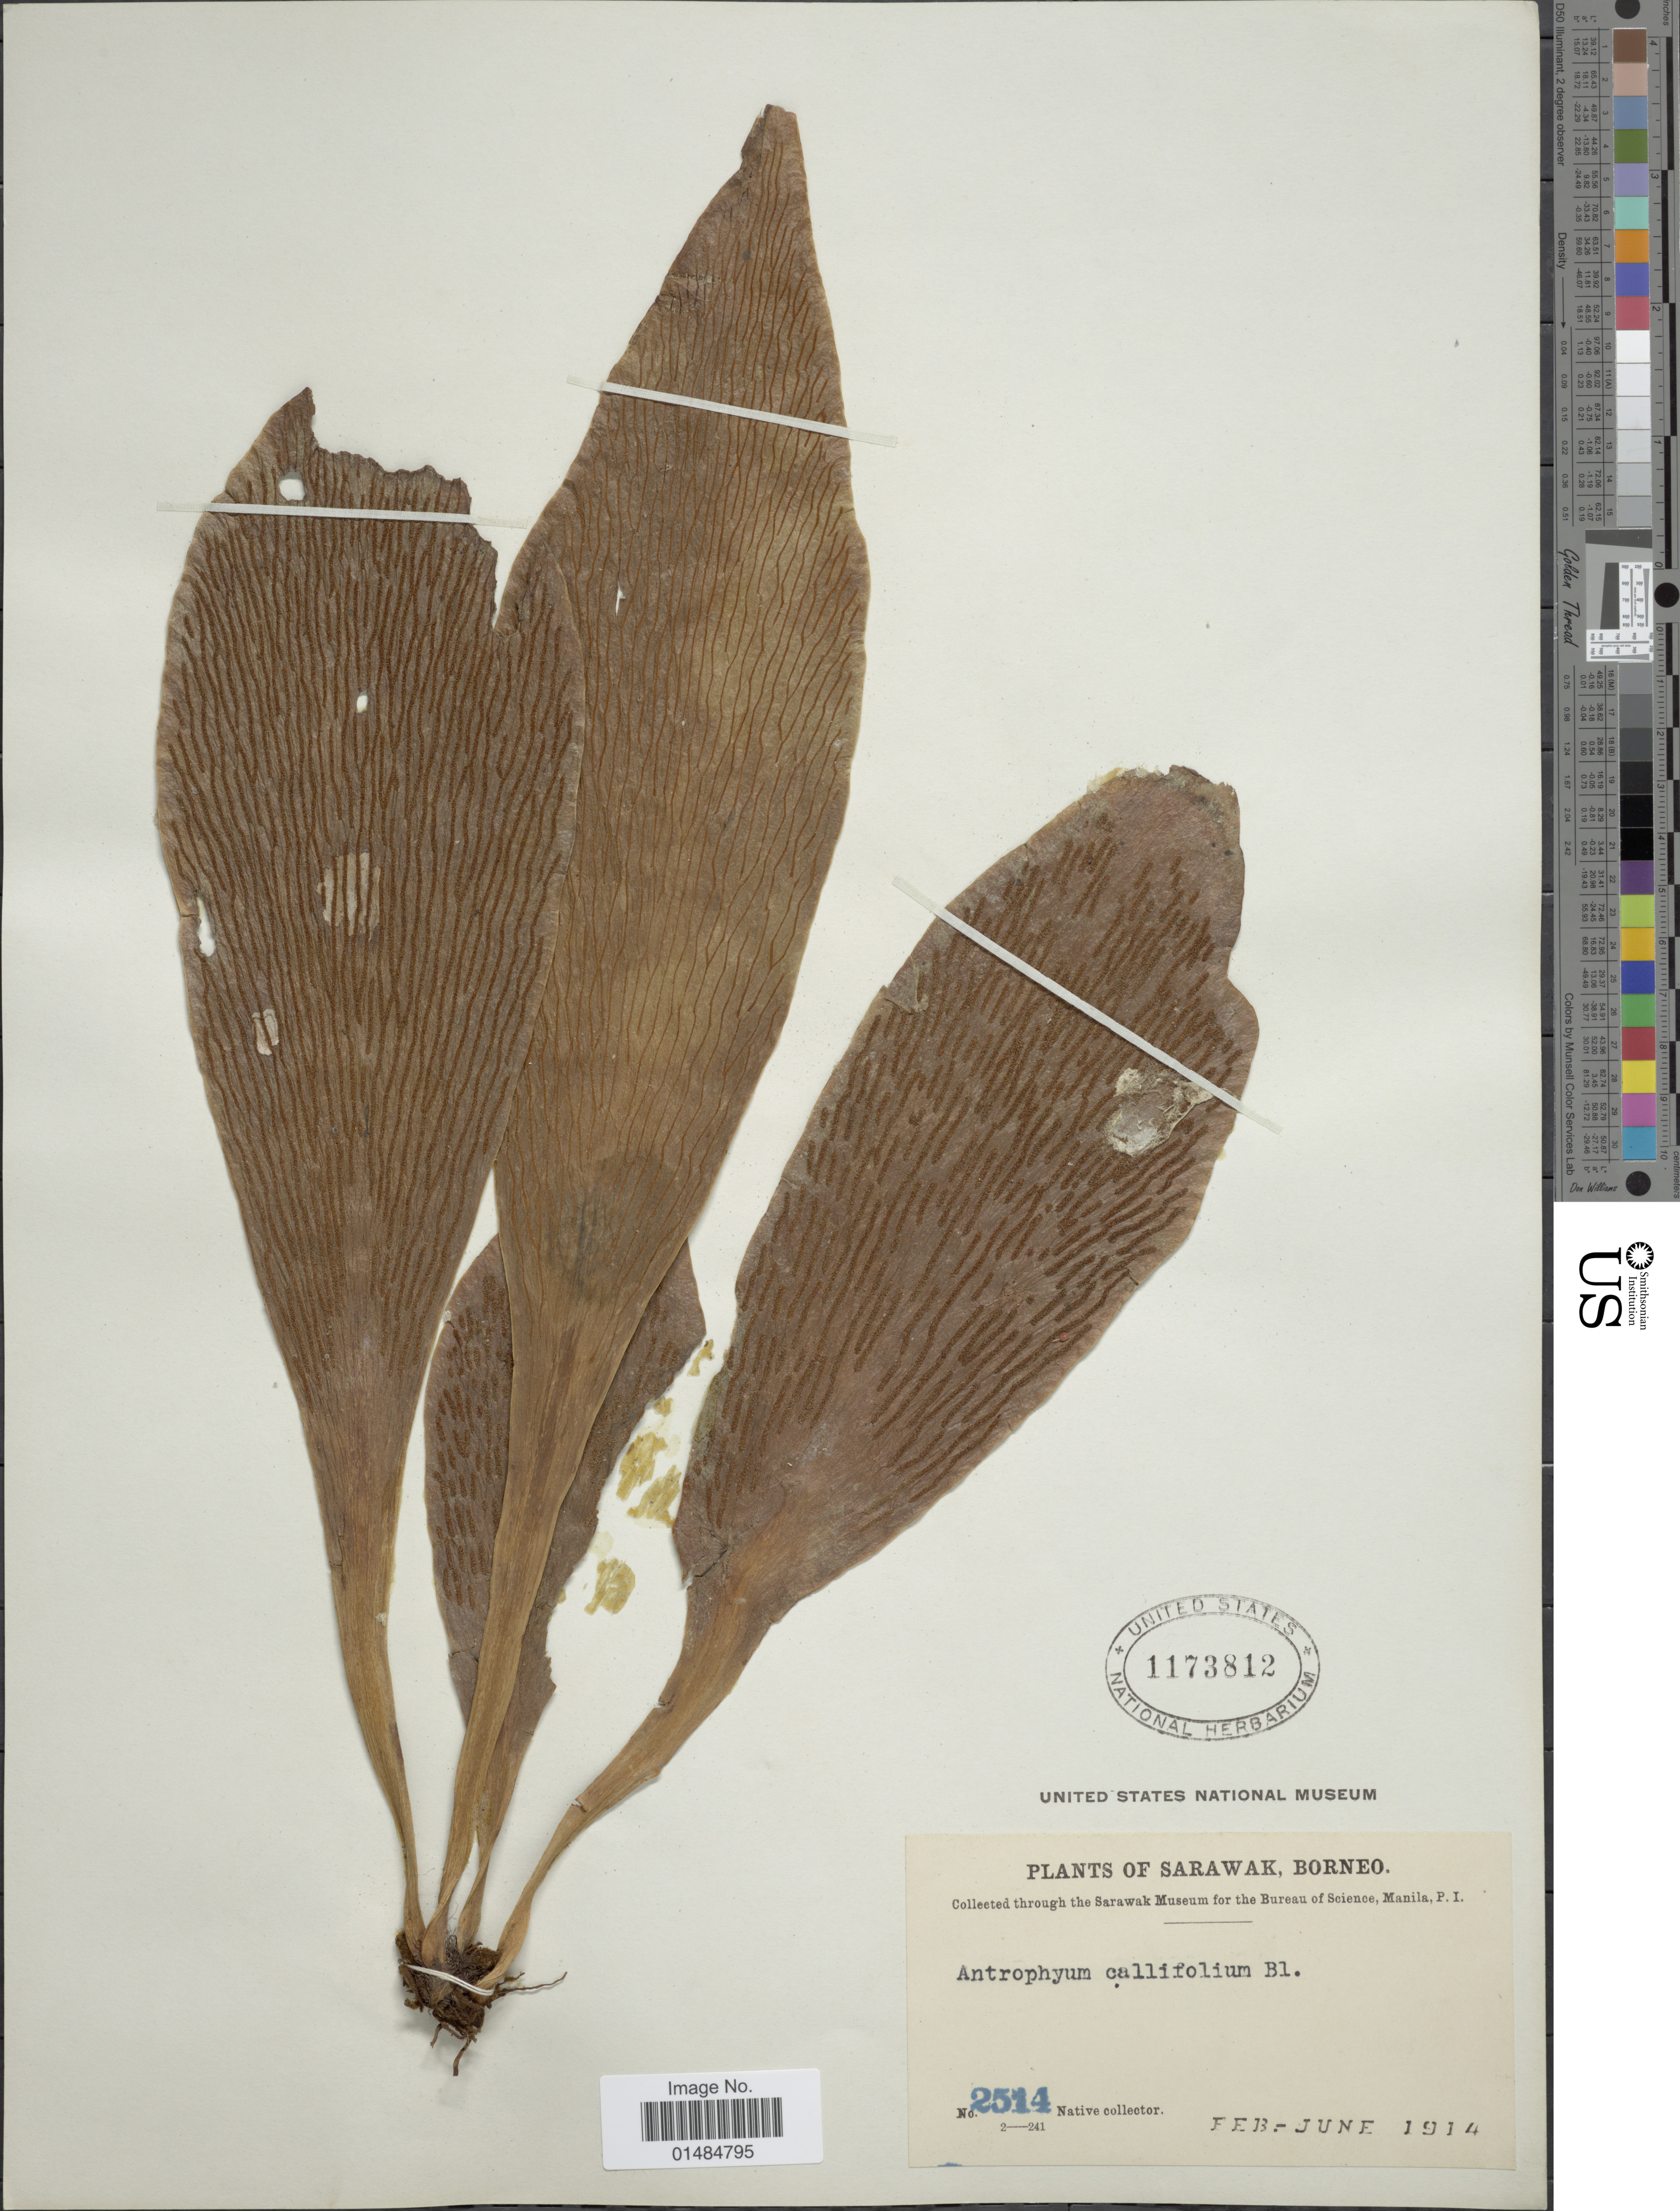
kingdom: Plantae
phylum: Tracheophyta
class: Polypodiopsida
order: Polypodiales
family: Pteridaceae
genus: Antrophyum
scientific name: Antrophyum callifolium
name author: Blume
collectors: Native collector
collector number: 2514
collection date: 1914-02/1914-06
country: Malaysia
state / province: Sarawak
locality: Sarawak, Borneo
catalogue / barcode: US 1173812